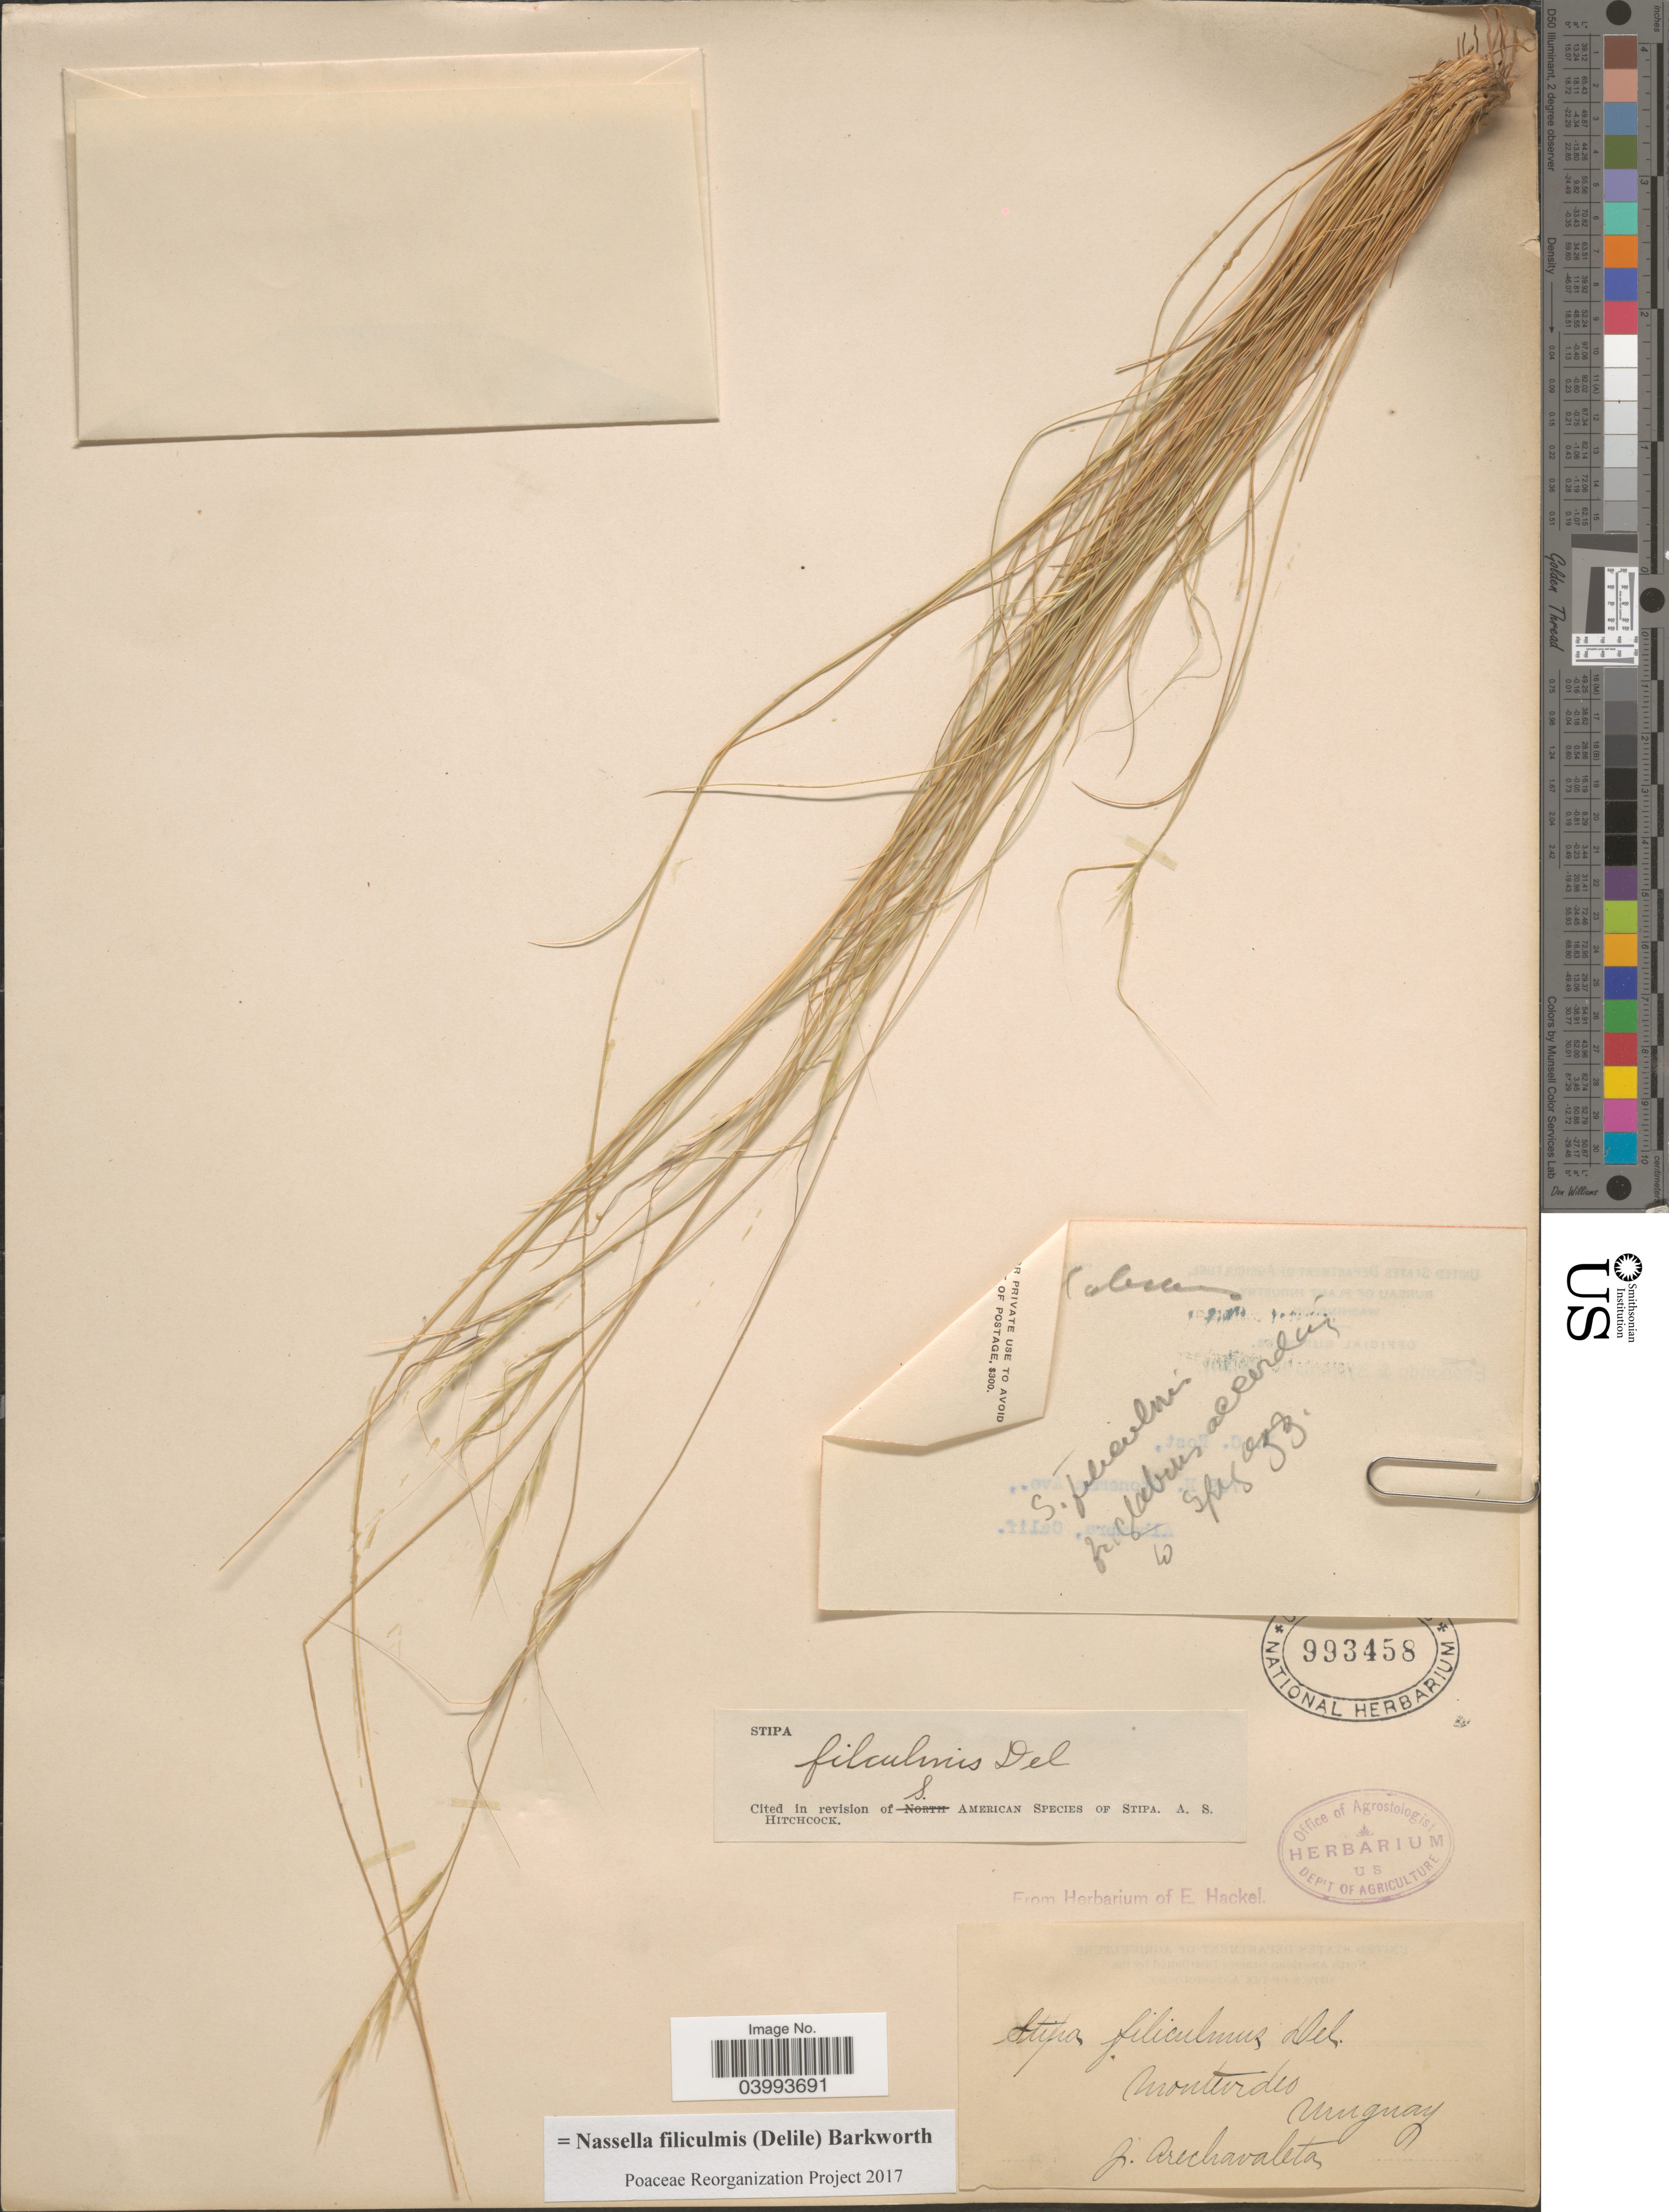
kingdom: Plantae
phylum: Tracheophyta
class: Liliopsida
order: Poales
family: Poaceae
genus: Nassella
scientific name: Nassella filiculmis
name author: (Delile) Barkworth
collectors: J. Arechavaleta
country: Uruguay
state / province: Montevideo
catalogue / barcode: US 993458